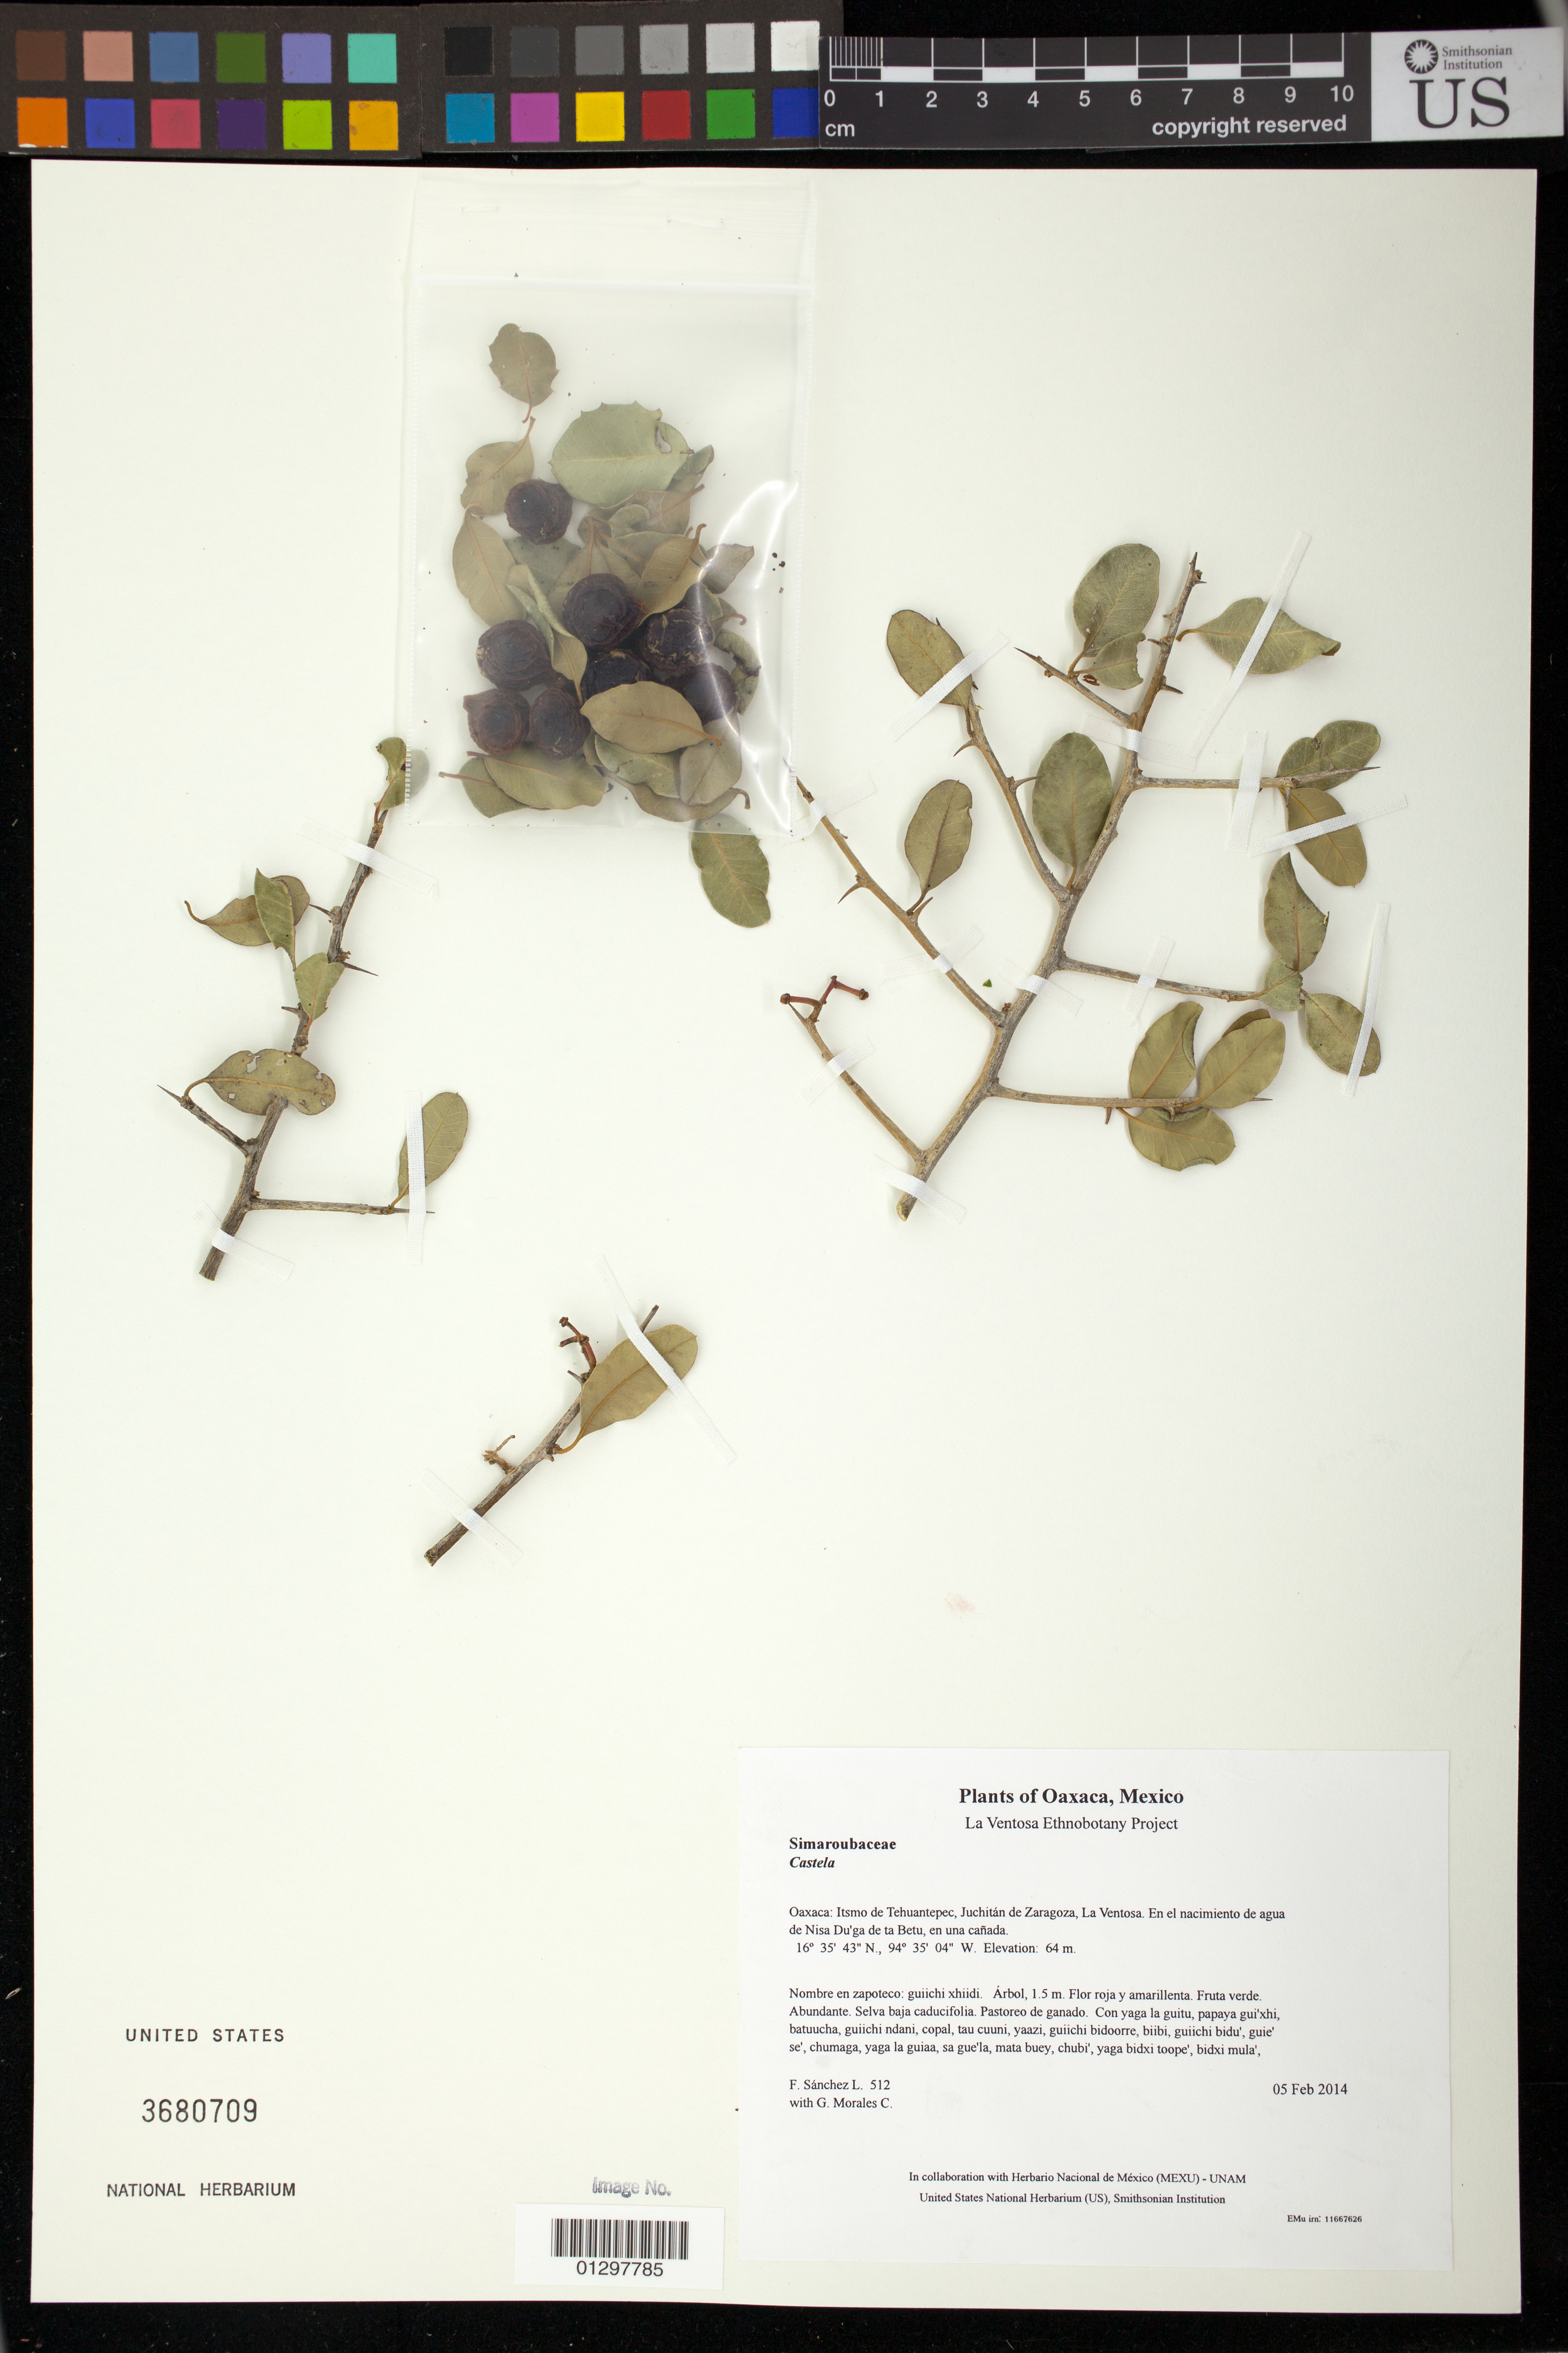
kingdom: Plantae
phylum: Tracheophyta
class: Magnoliopsida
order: Sapindales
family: Simaroubaceae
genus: Castela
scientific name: Castela retusa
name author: Liebm.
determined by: Velasco G., Kenia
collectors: F. Sánchez L. & G. Morales C.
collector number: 512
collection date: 2014-02-05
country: Mexico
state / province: Oaxaca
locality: Itsmo de Tehuantepec, Juchitán de Zaragoza, La Ventosa. En el nacimiento de agua de Nisa Du'ga de ta Betu, en una cañada.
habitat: Selva baja caducifolia. Pastoreo de ganado.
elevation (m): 64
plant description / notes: JEBOT, MEXU, SERO, US; Yaga. 1.5 m. Guie' naxiña' ne naguchi gá. Cuaananaxhi naga'. Stale.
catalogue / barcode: US 3680709